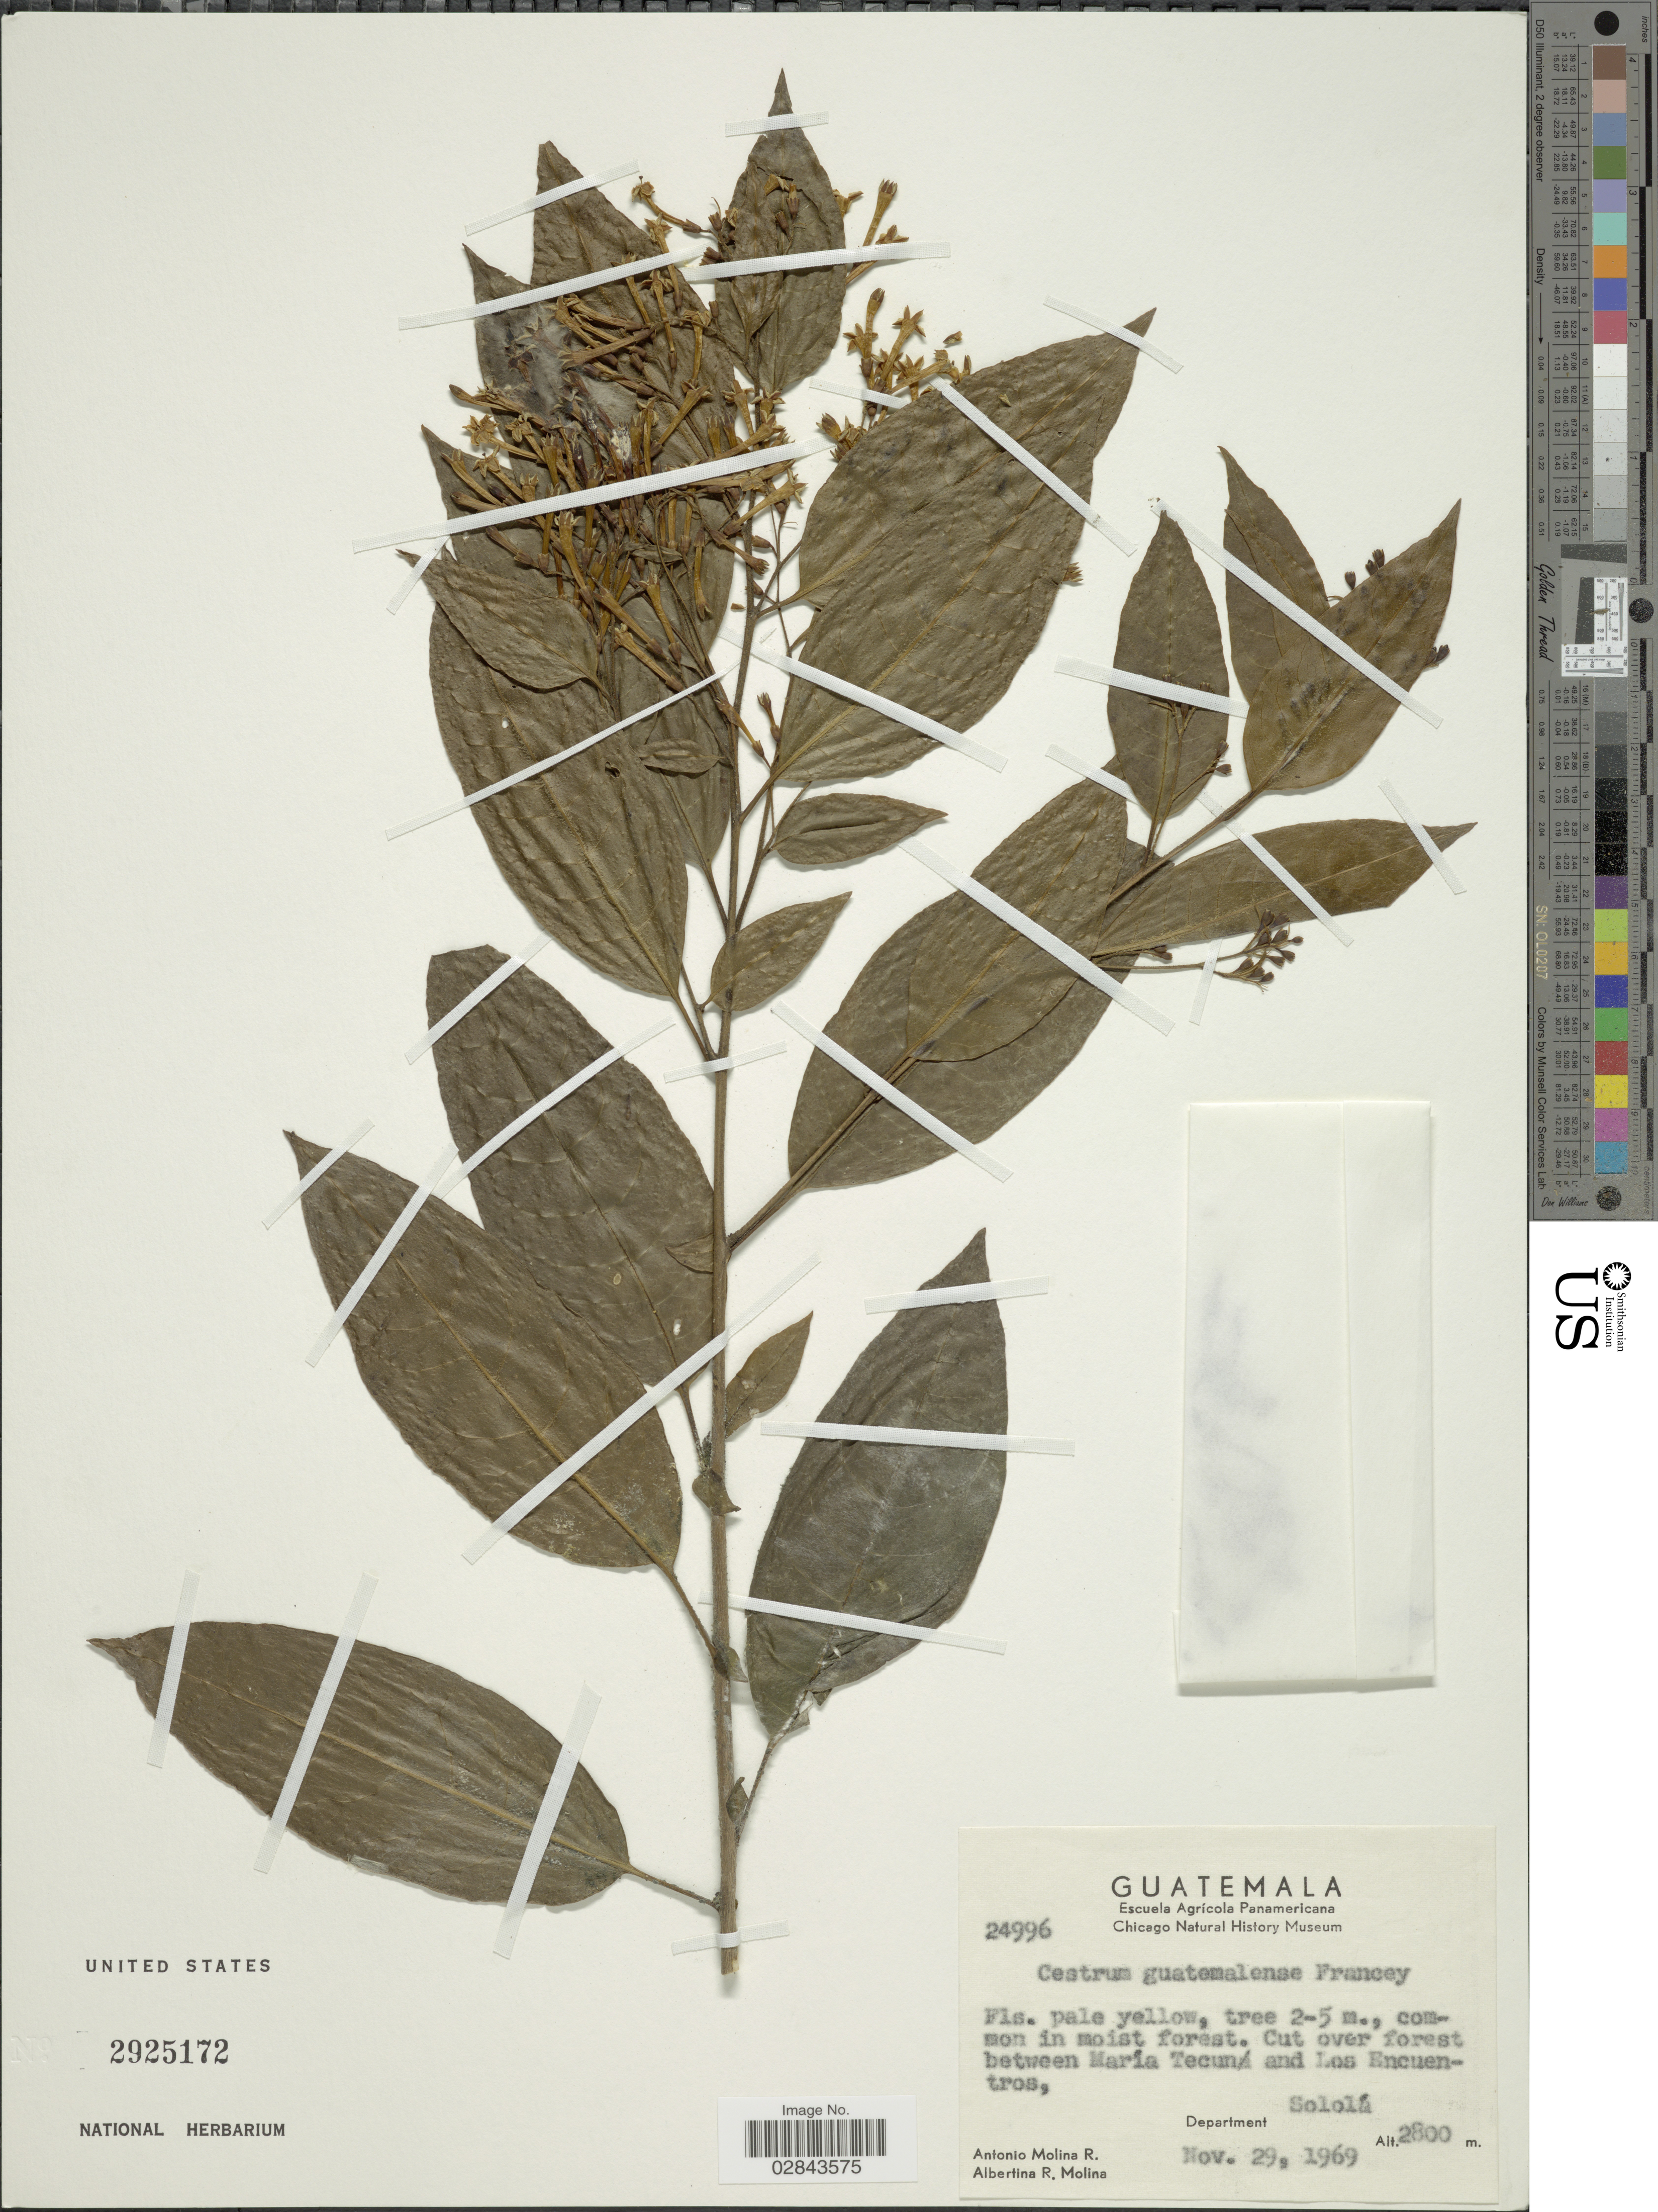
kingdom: Plantae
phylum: Tracheophyta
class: Magnoliopsida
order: Solanales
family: Solanaceae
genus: Cestrum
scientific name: Cestrum guatemalense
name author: Francey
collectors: A. Molina R. & A. R. Molina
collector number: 24996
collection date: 1969-11-29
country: Guatemala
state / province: Sololá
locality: Cut over forest between María Tecun and Los Encuentros, Department Sololá.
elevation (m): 2800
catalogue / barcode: US 2925172